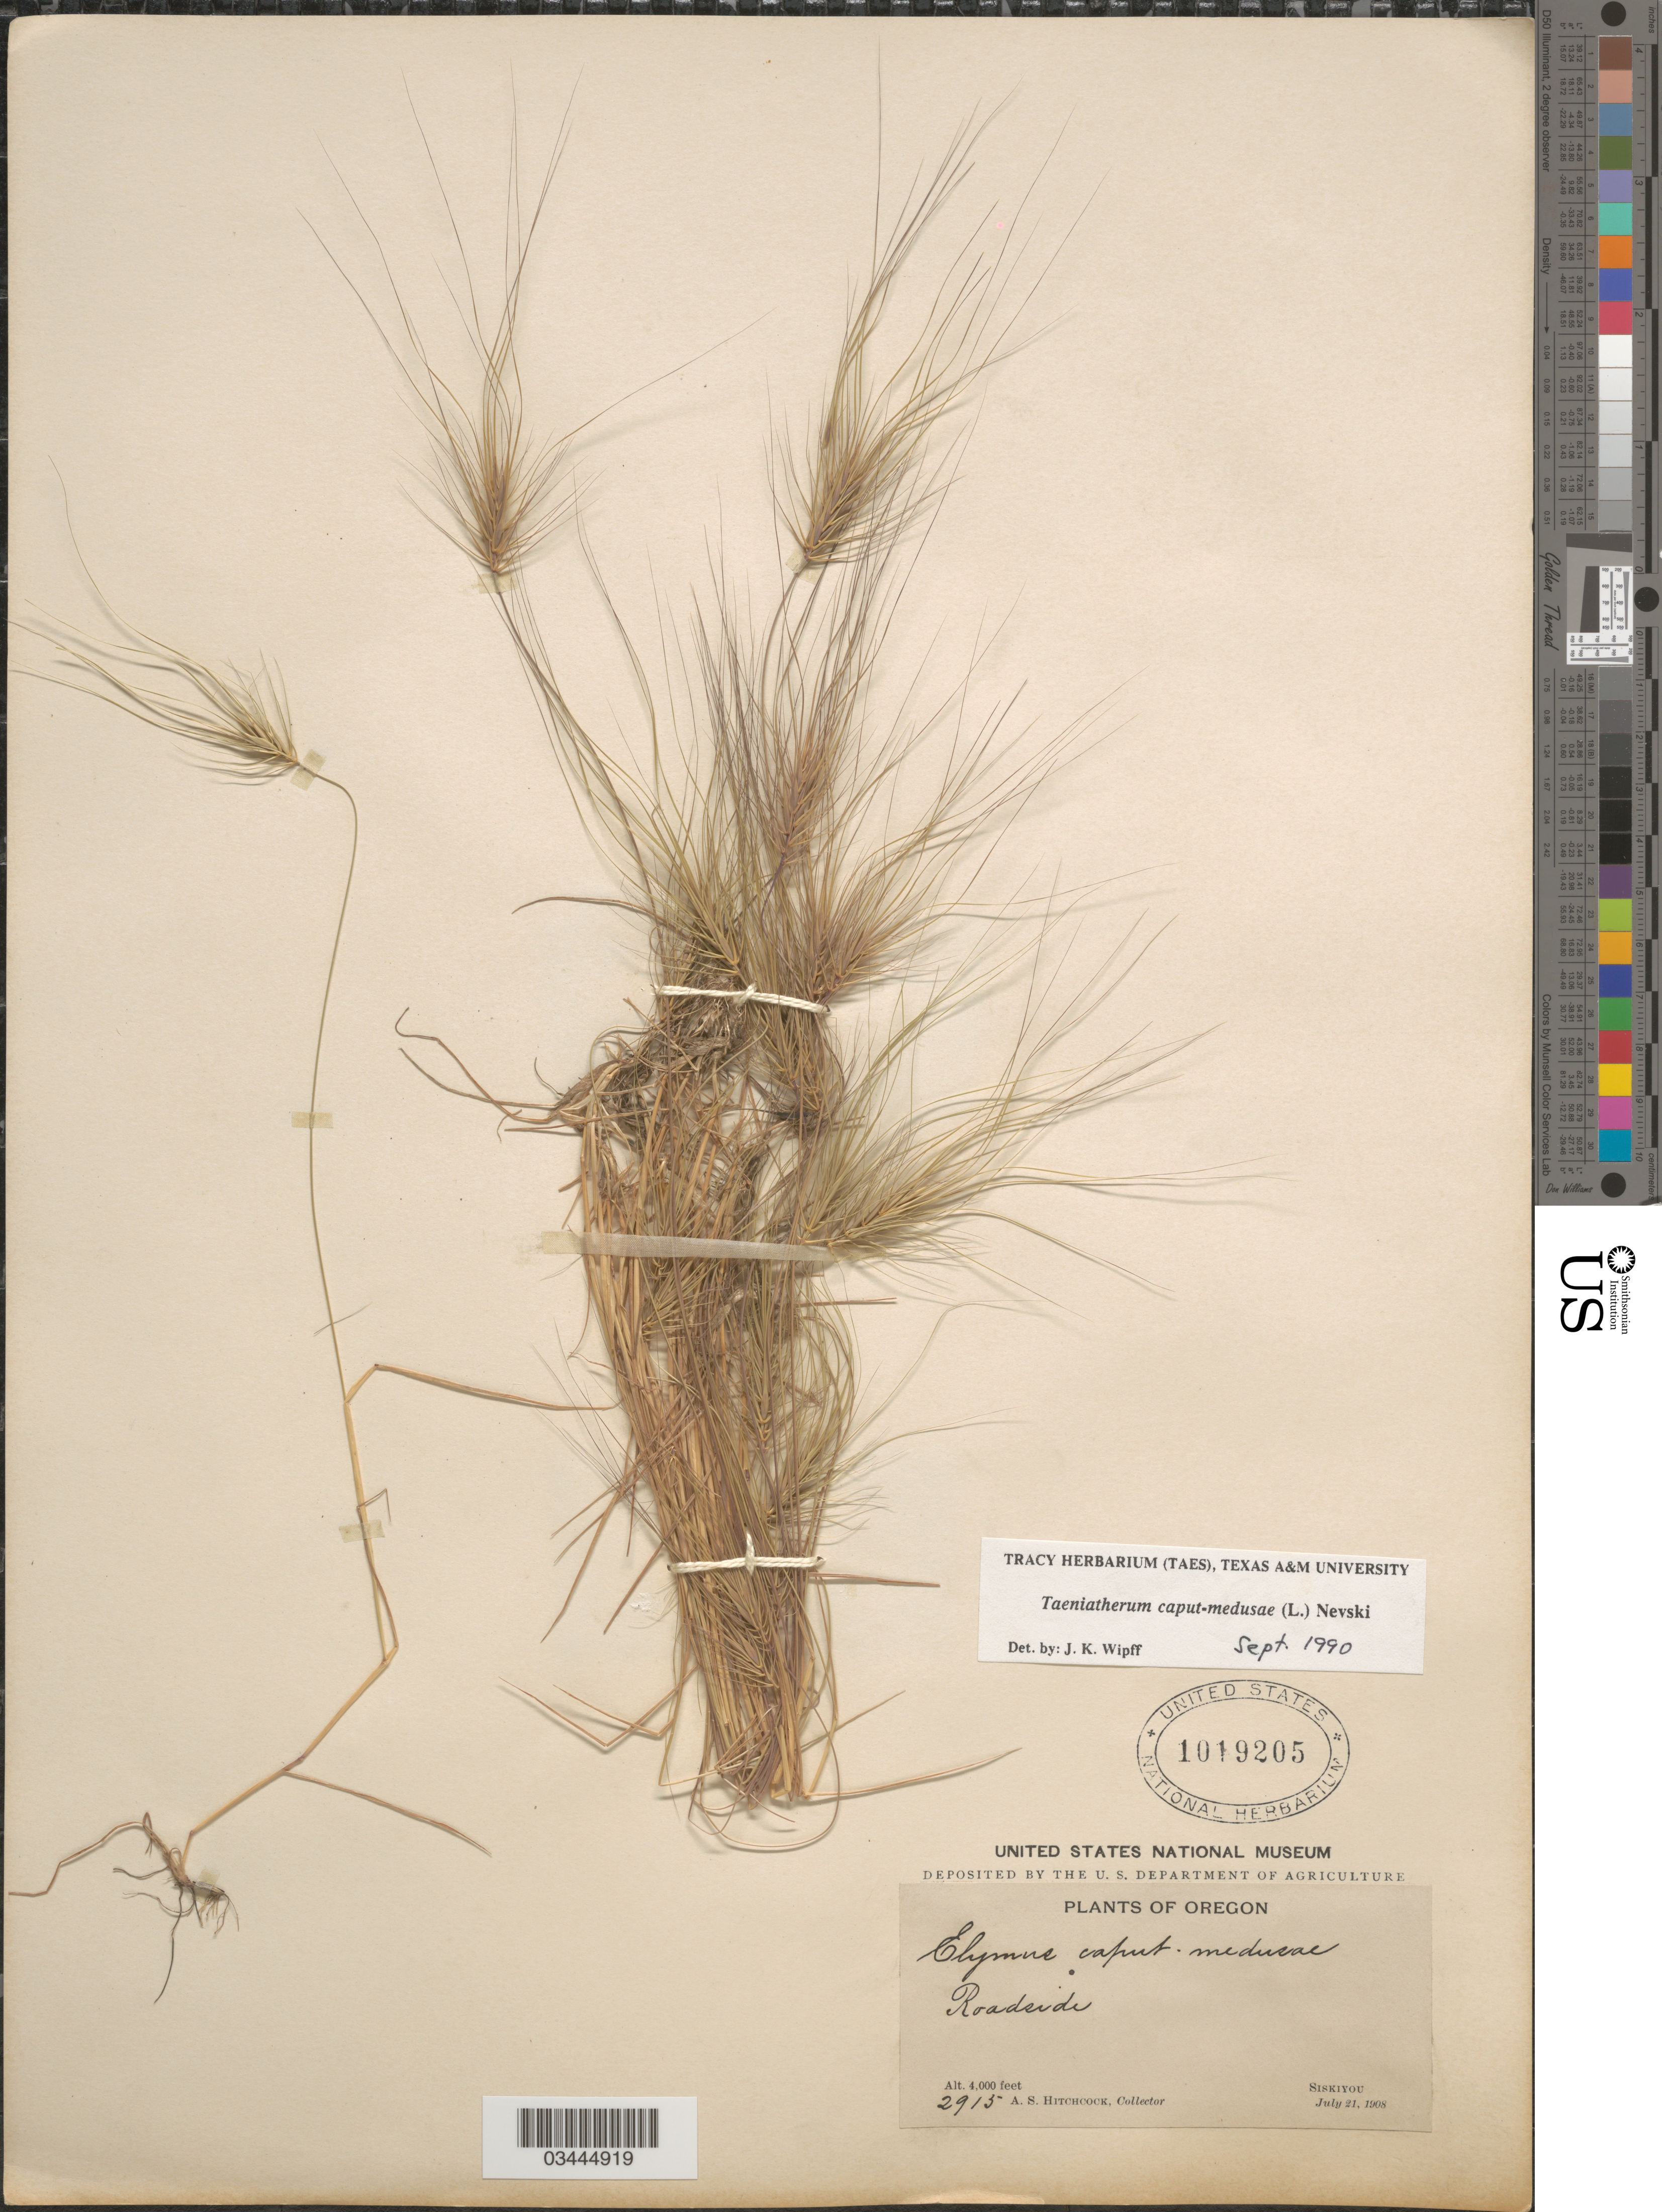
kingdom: Plantae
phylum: Tracheophyta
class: Liliopsida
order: Poales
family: Poaceae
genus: Taeniatherum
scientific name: Taeniatherum caput-medusae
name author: L.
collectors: A. S. Hitchcock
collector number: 2915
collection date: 1908-07-21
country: United States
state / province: Oregon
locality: Roadside. Siskiyou.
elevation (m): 1219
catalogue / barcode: US 1019205